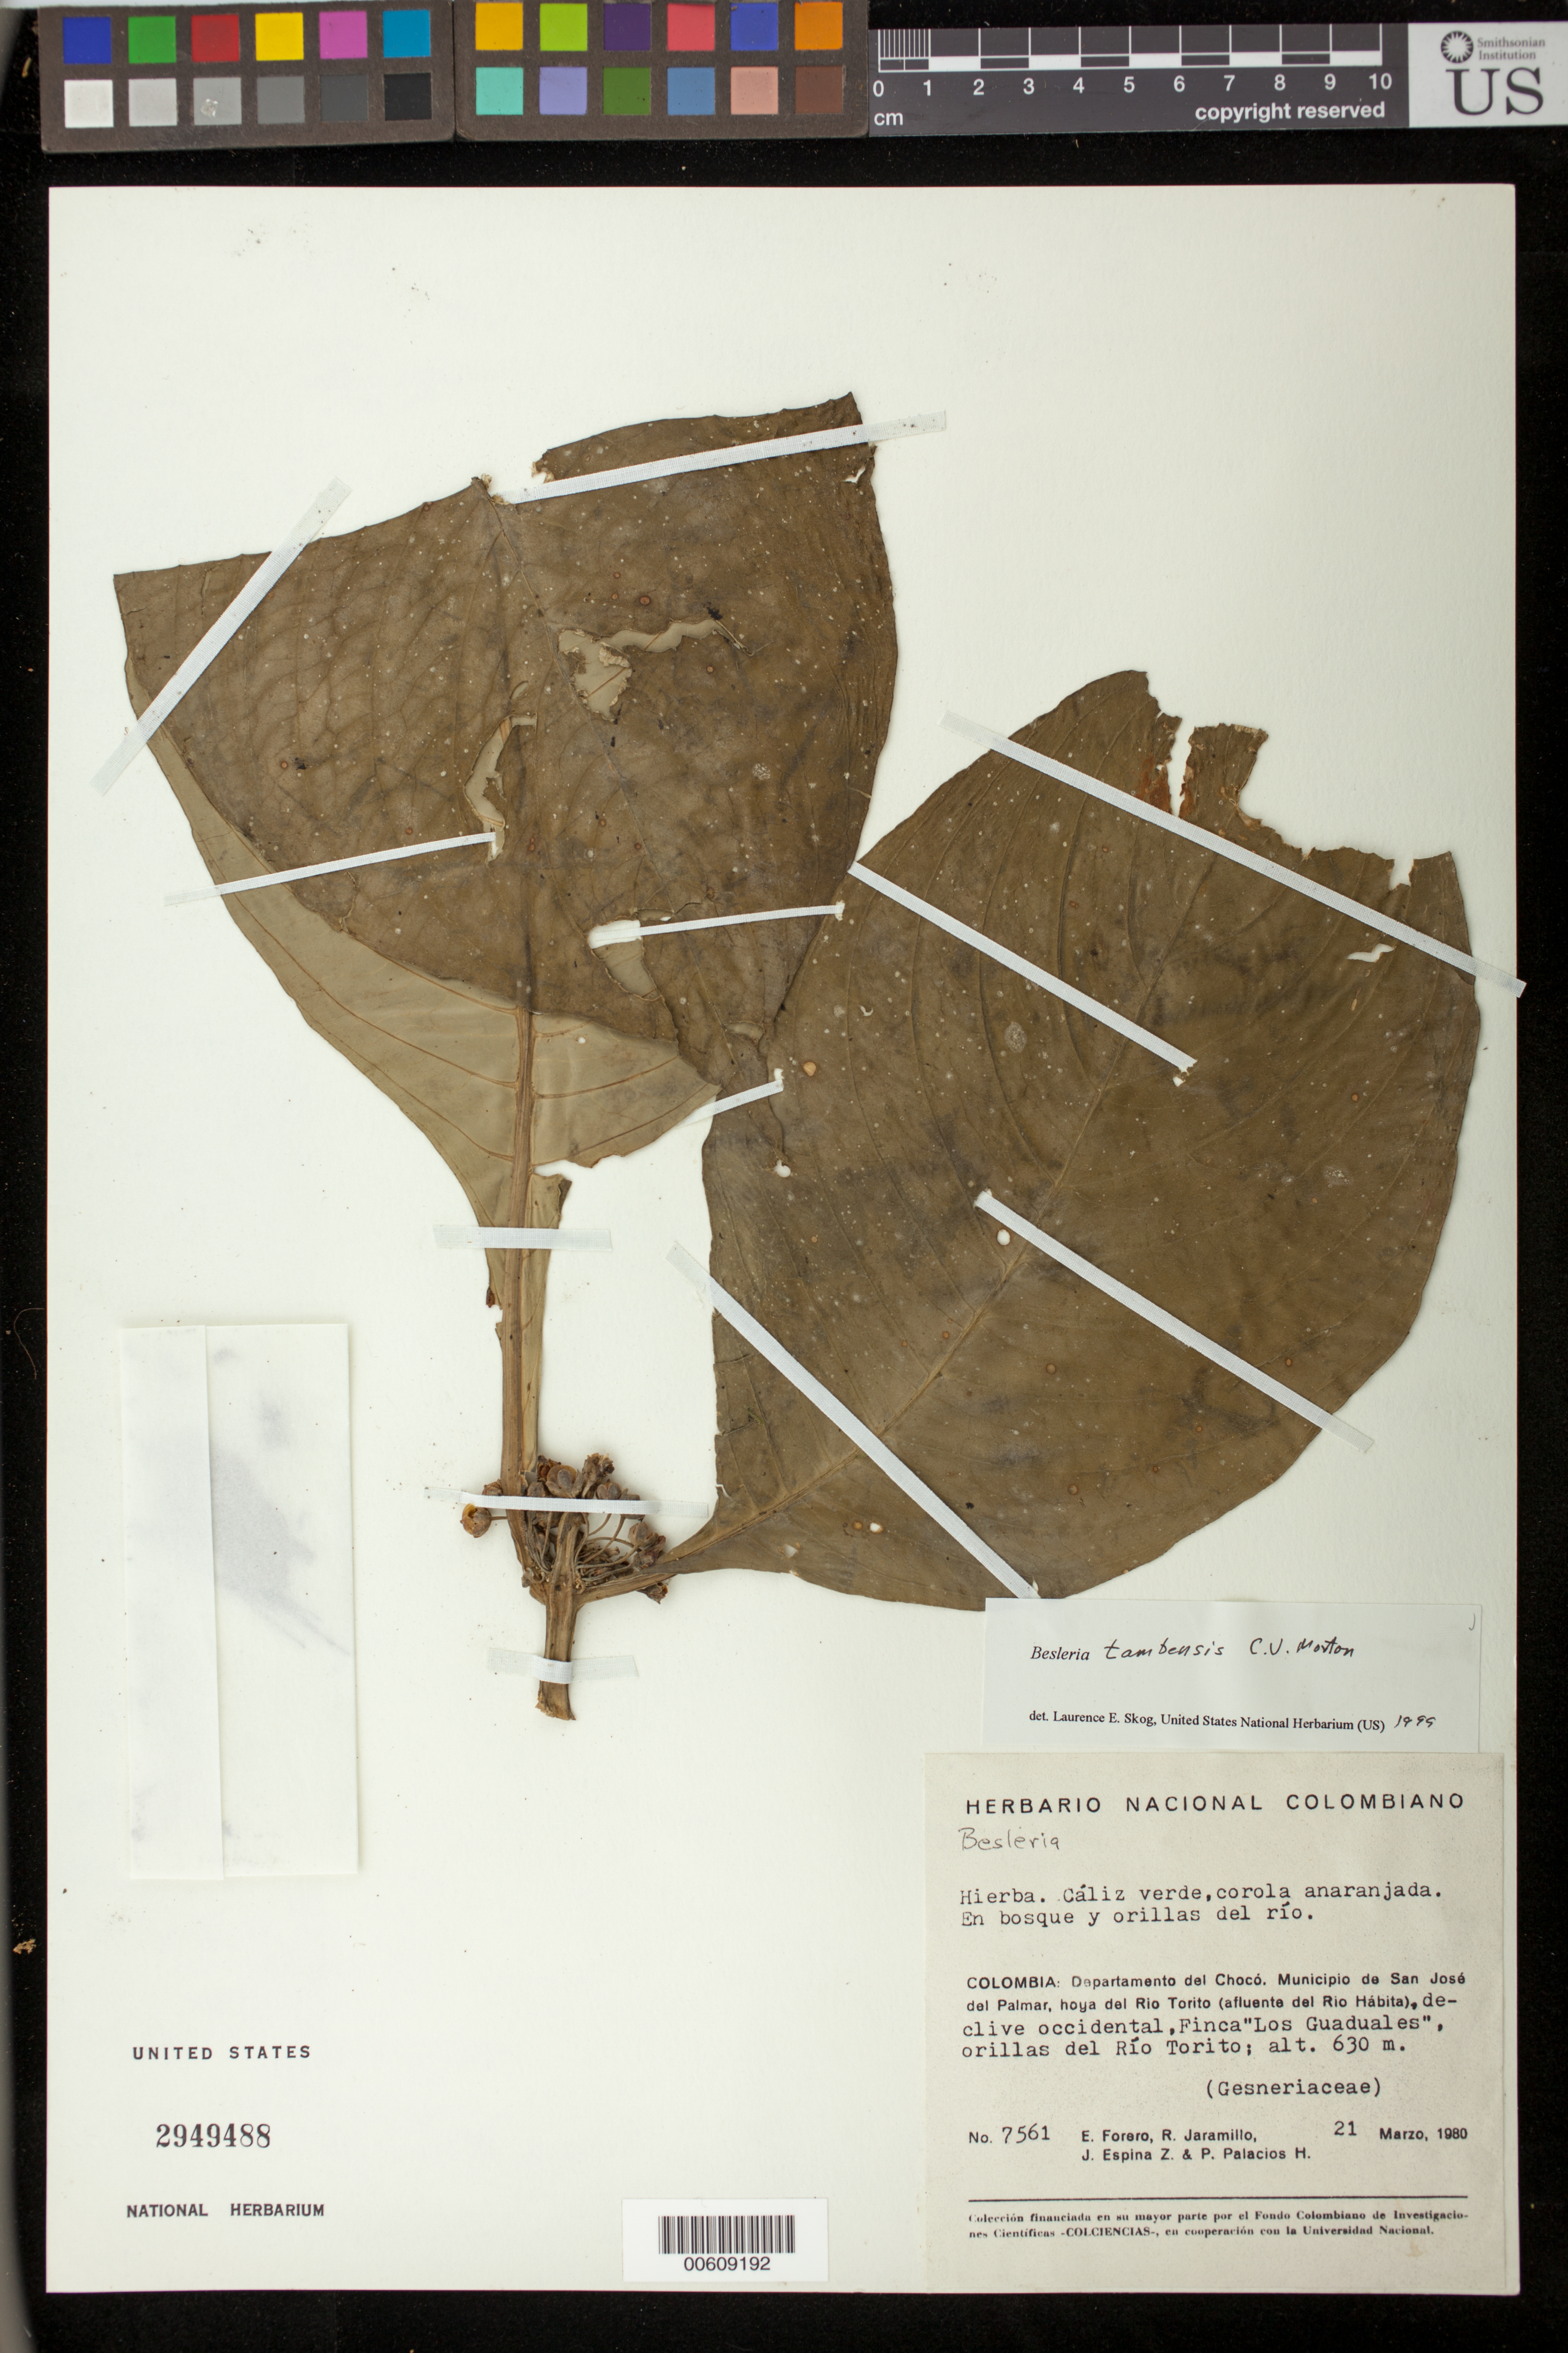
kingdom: Plantae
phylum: Tracheophyta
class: Magnoliopsida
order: Lamiales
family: Gesneriaceae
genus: Besleria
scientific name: Besleria tambensis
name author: C.V. Morton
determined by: Skog, Laurence E.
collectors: E. Forero, R. Jaramillo M., J. Espina Z. & P. Palacios H.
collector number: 7561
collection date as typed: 21 Mar 1980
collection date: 1980-03-21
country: Colombia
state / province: Chocó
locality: Mpio. de San José del Palmar, hoya del Rio Torito (afluente del Rio Hábita), declive occidental, Finca "Los Guaduales", orillas del Río Torito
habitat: En bosque y orillas del río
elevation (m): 630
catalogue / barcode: US 2949488